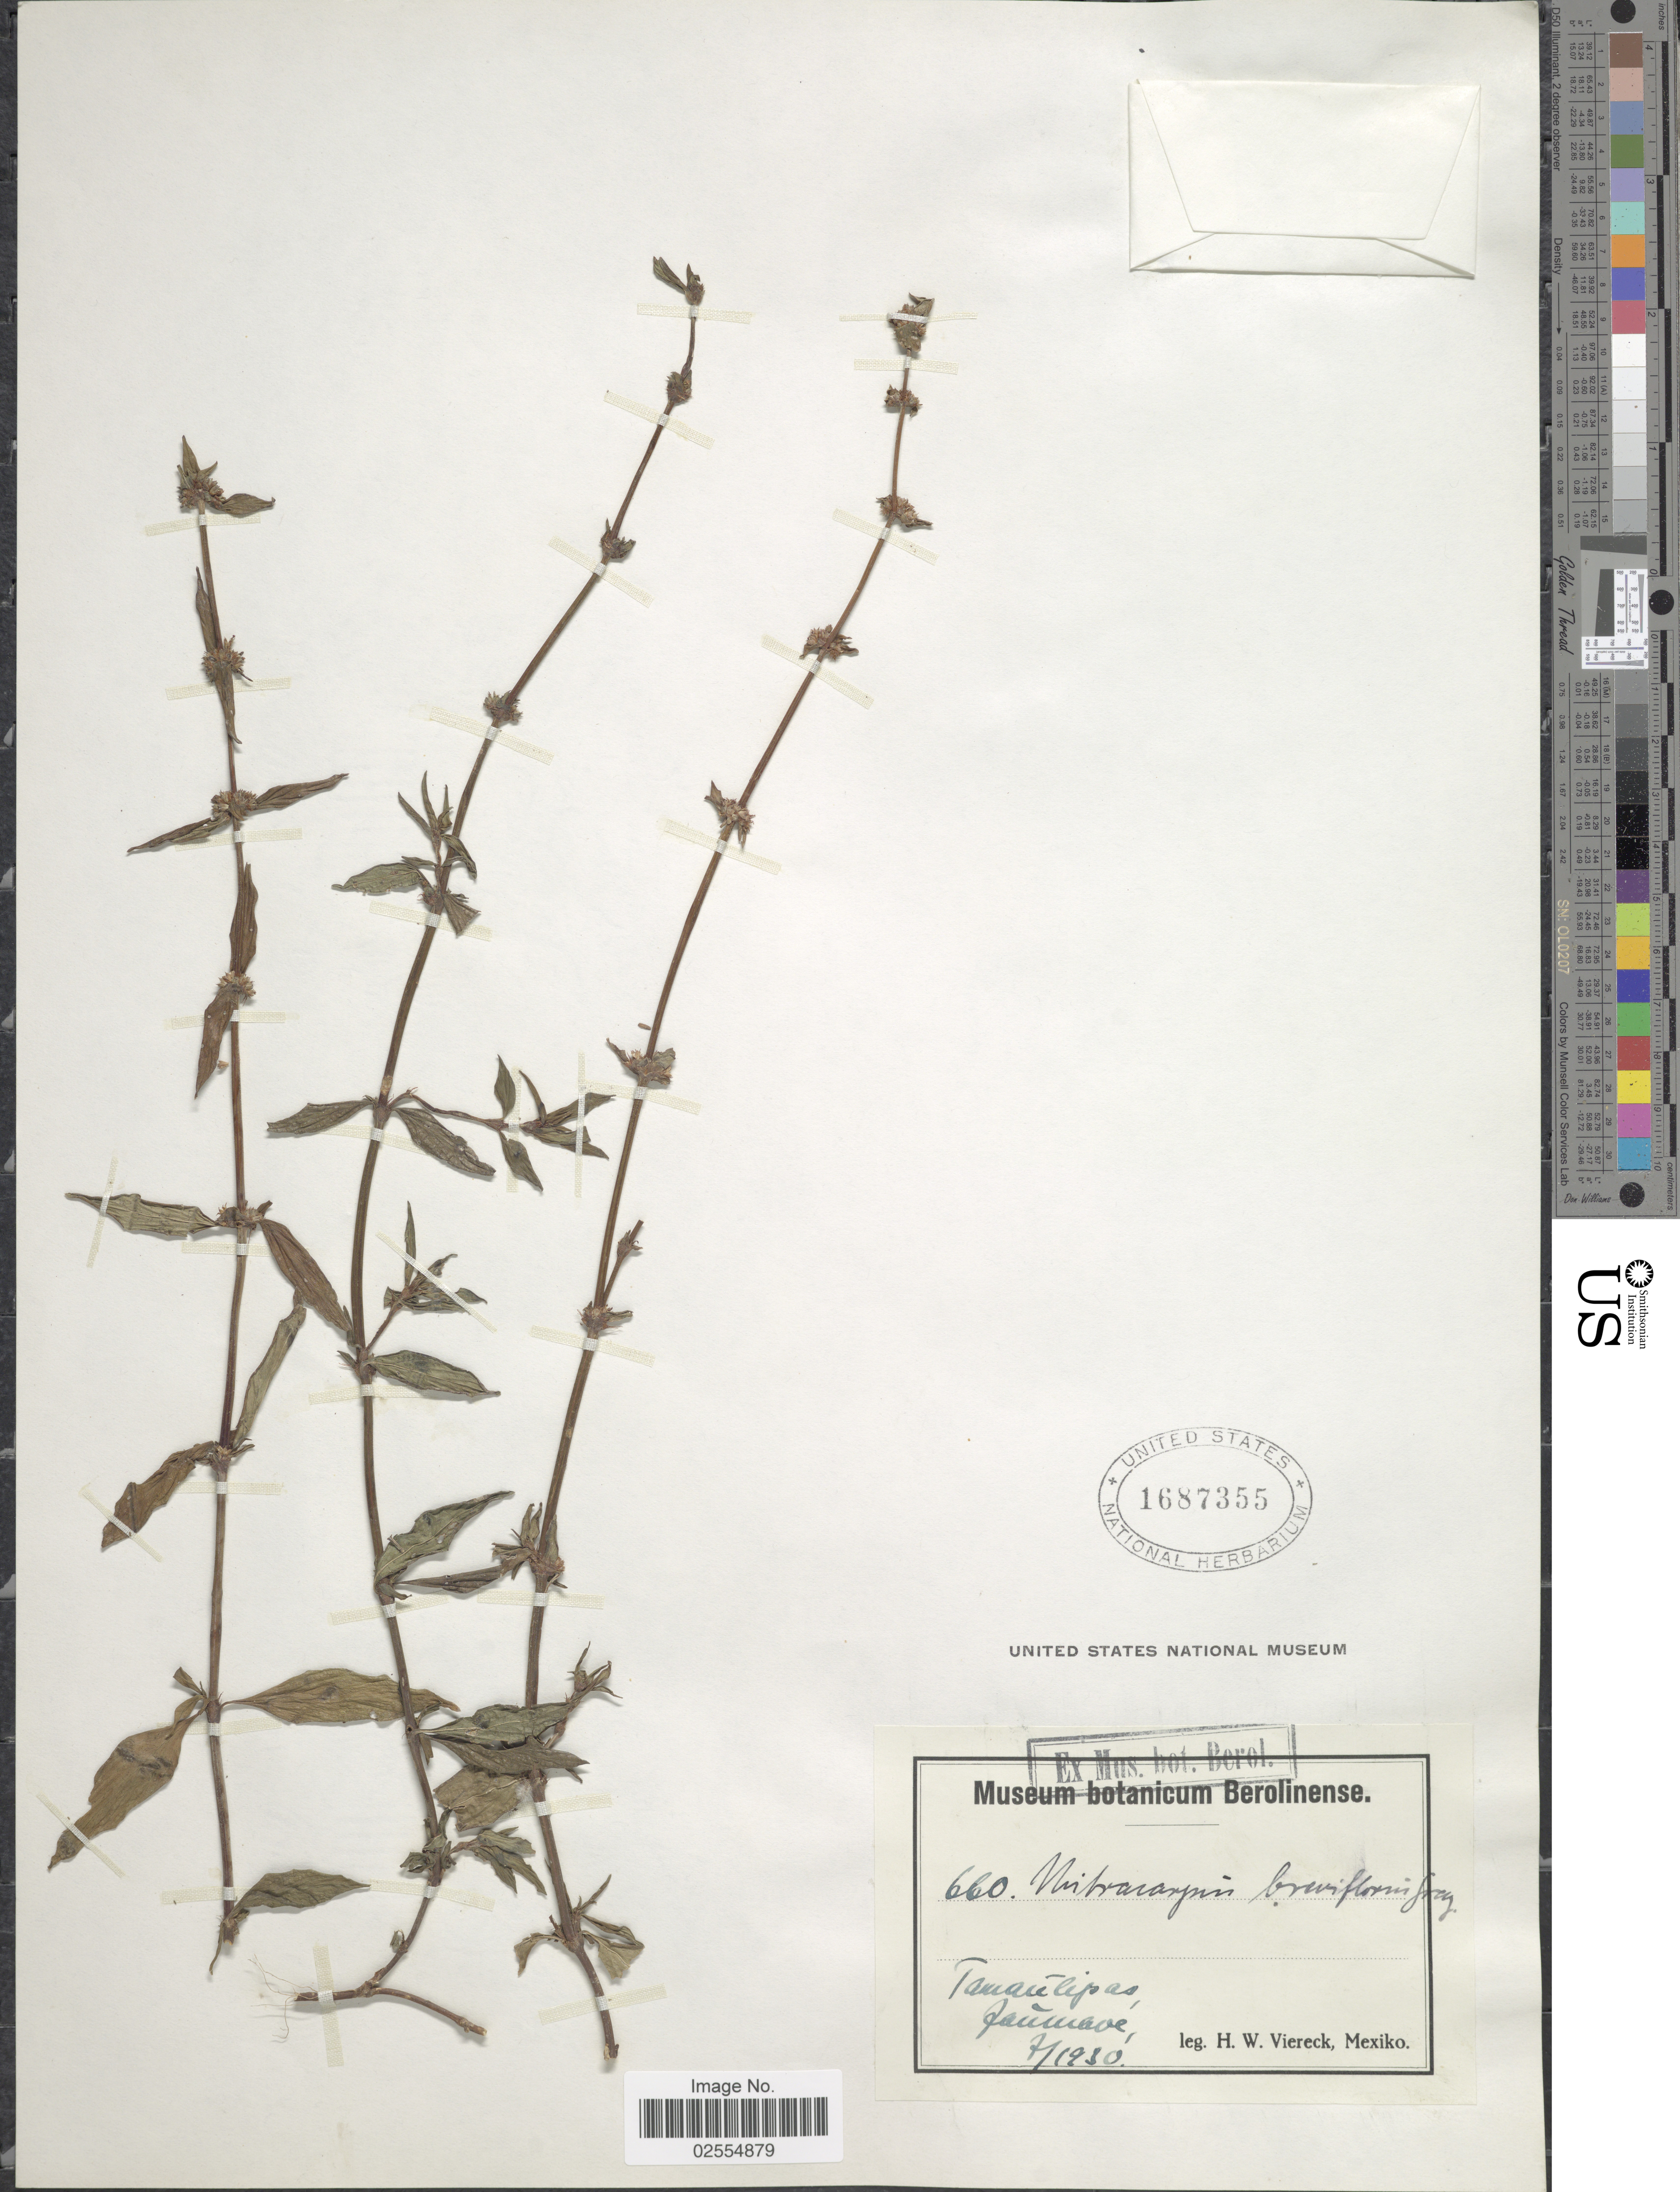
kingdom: Plantae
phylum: Tracheophyta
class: Magnoliopsida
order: Gentianales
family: Rubiaceae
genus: Mitracarpus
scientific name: Mitracarpus breviflorus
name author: A. Gray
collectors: H. W. Viereck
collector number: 660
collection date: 1930-07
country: Mexico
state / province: Tamaulipas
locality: Jaumave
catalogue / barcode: US 1687355